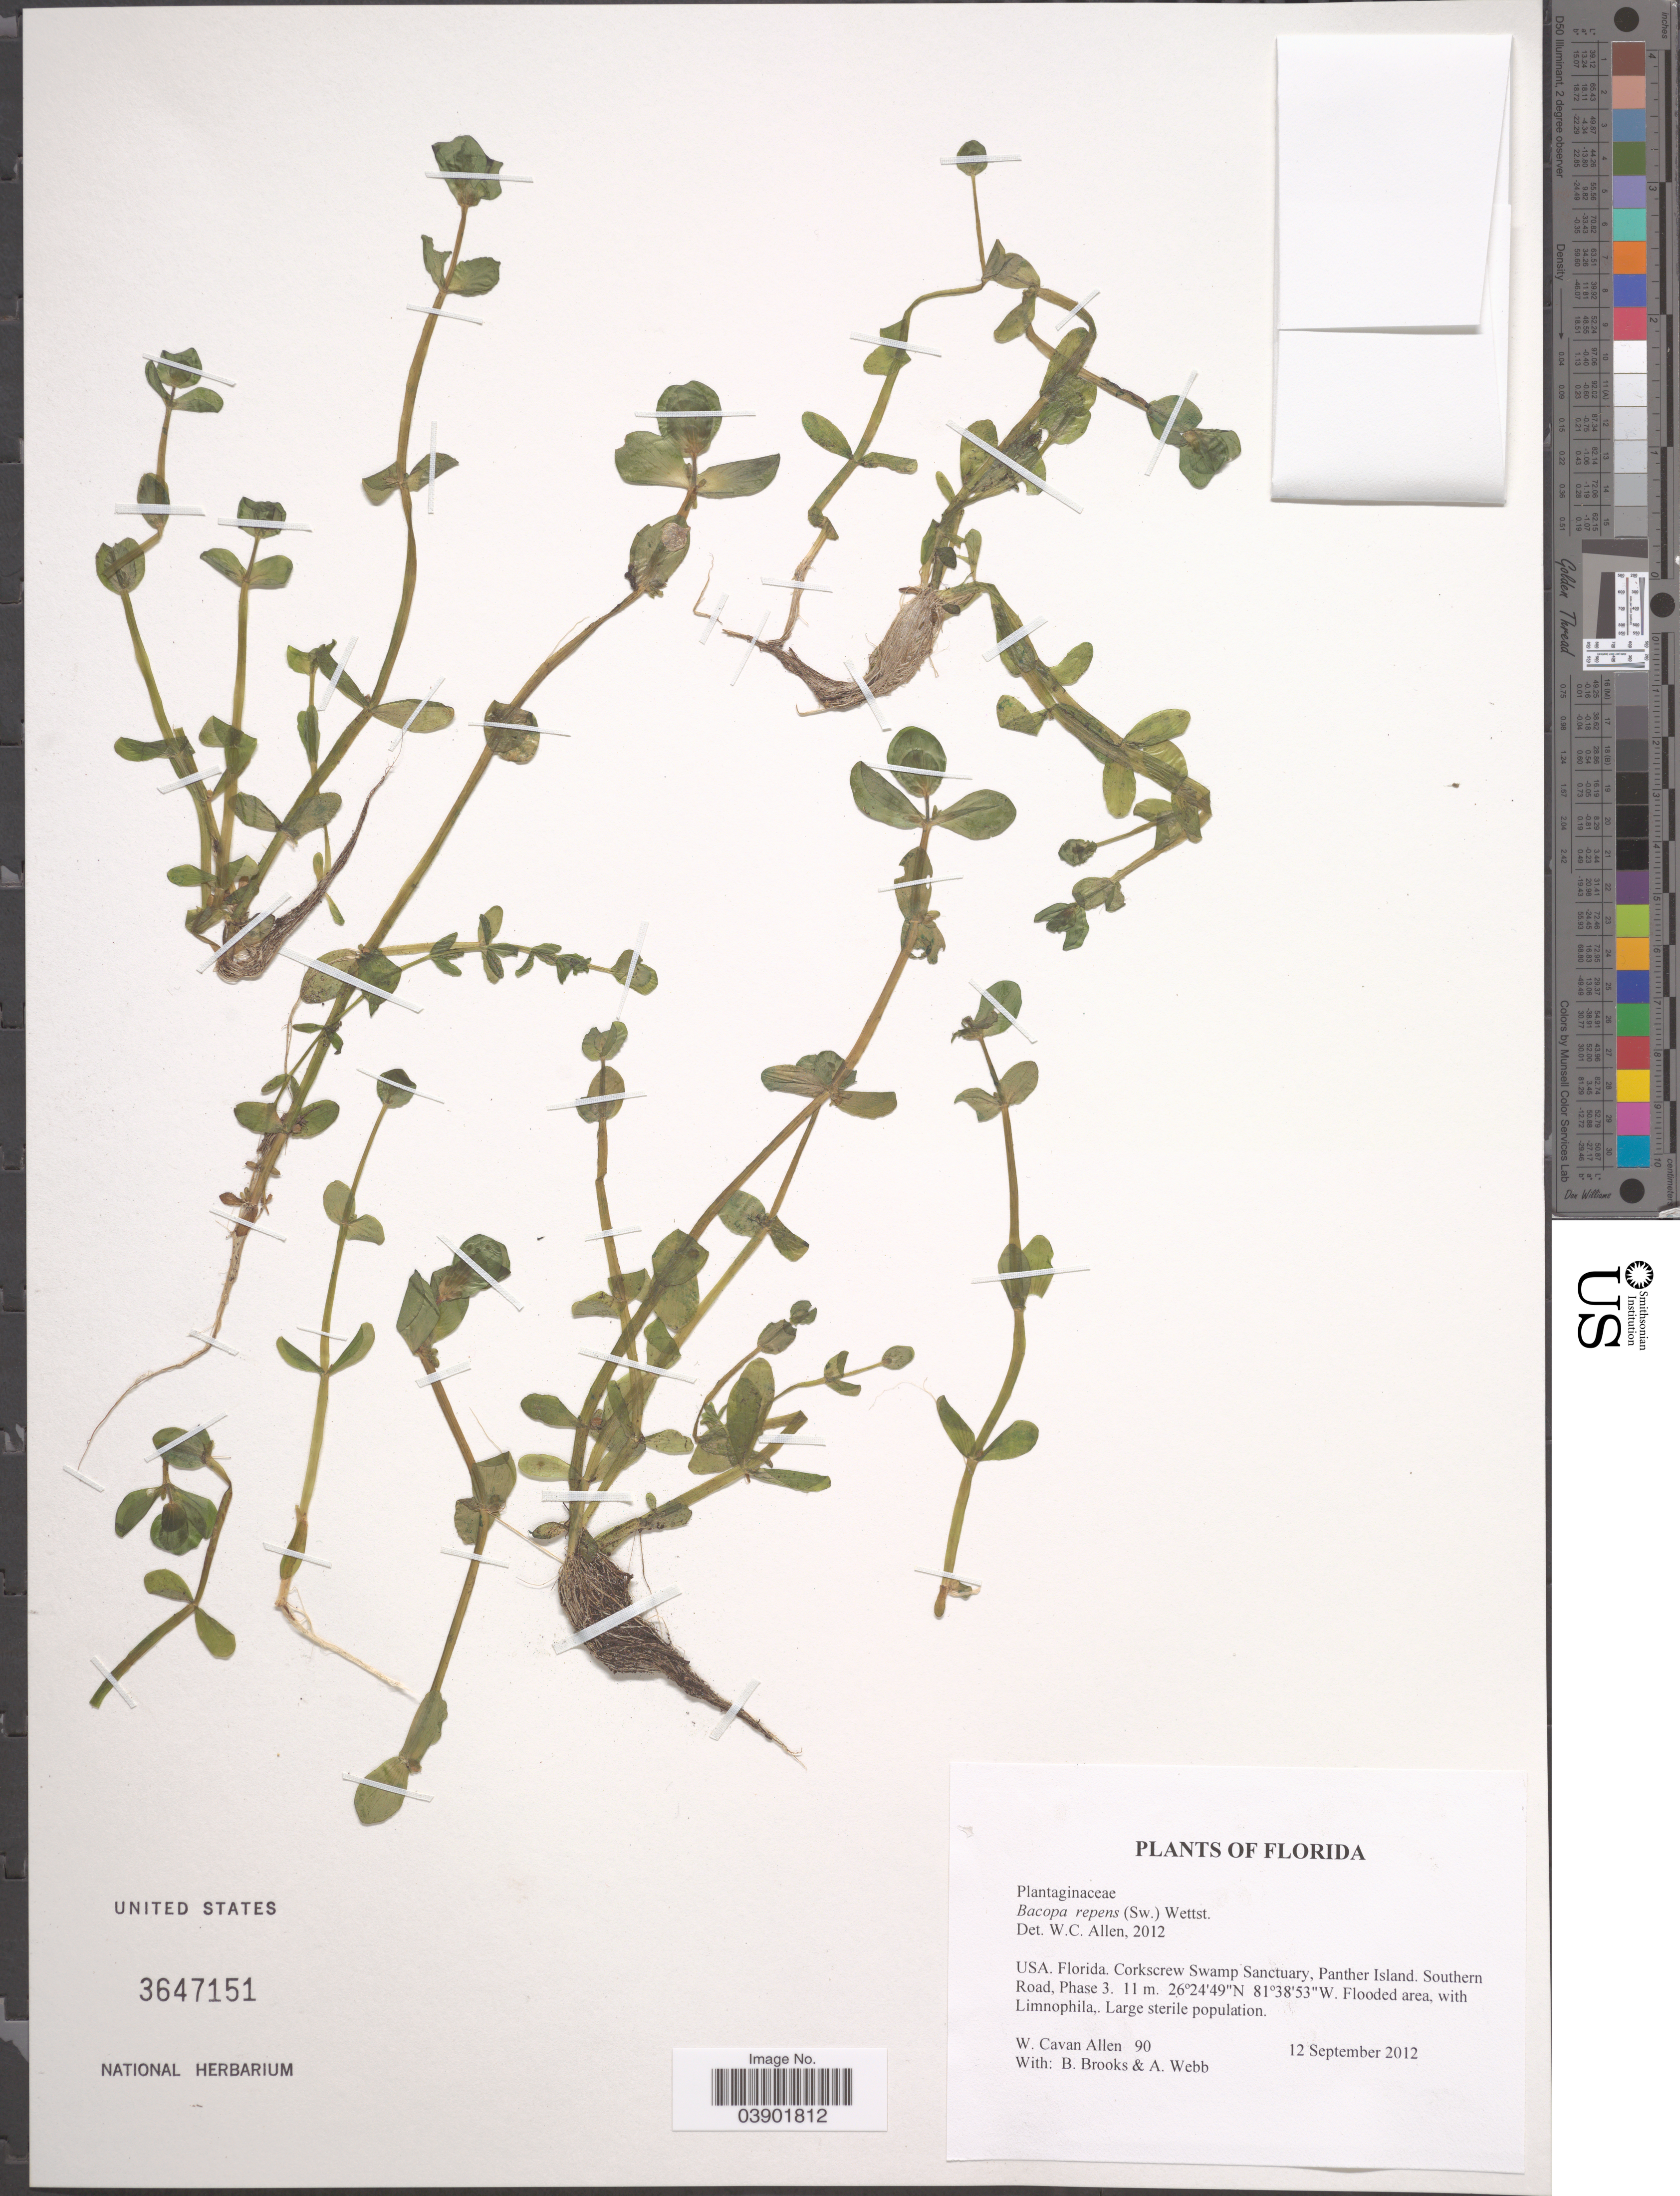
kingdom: Plantae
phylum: Tracheophyta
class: Magnoliopsida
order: Lamiales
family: Plantaginaceae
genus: Bacopa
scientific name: Bacopa repens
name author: (Sw.) Wettst.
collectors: W. C. Allen, B. Brooks & A. Webb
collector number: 90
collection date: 2012-09-12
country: United States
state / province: Florida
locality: Corkscrew Swamp Sanctuary, Panther Island. Southern Road, Phase 3.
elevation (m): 11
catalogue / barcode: US 3647151